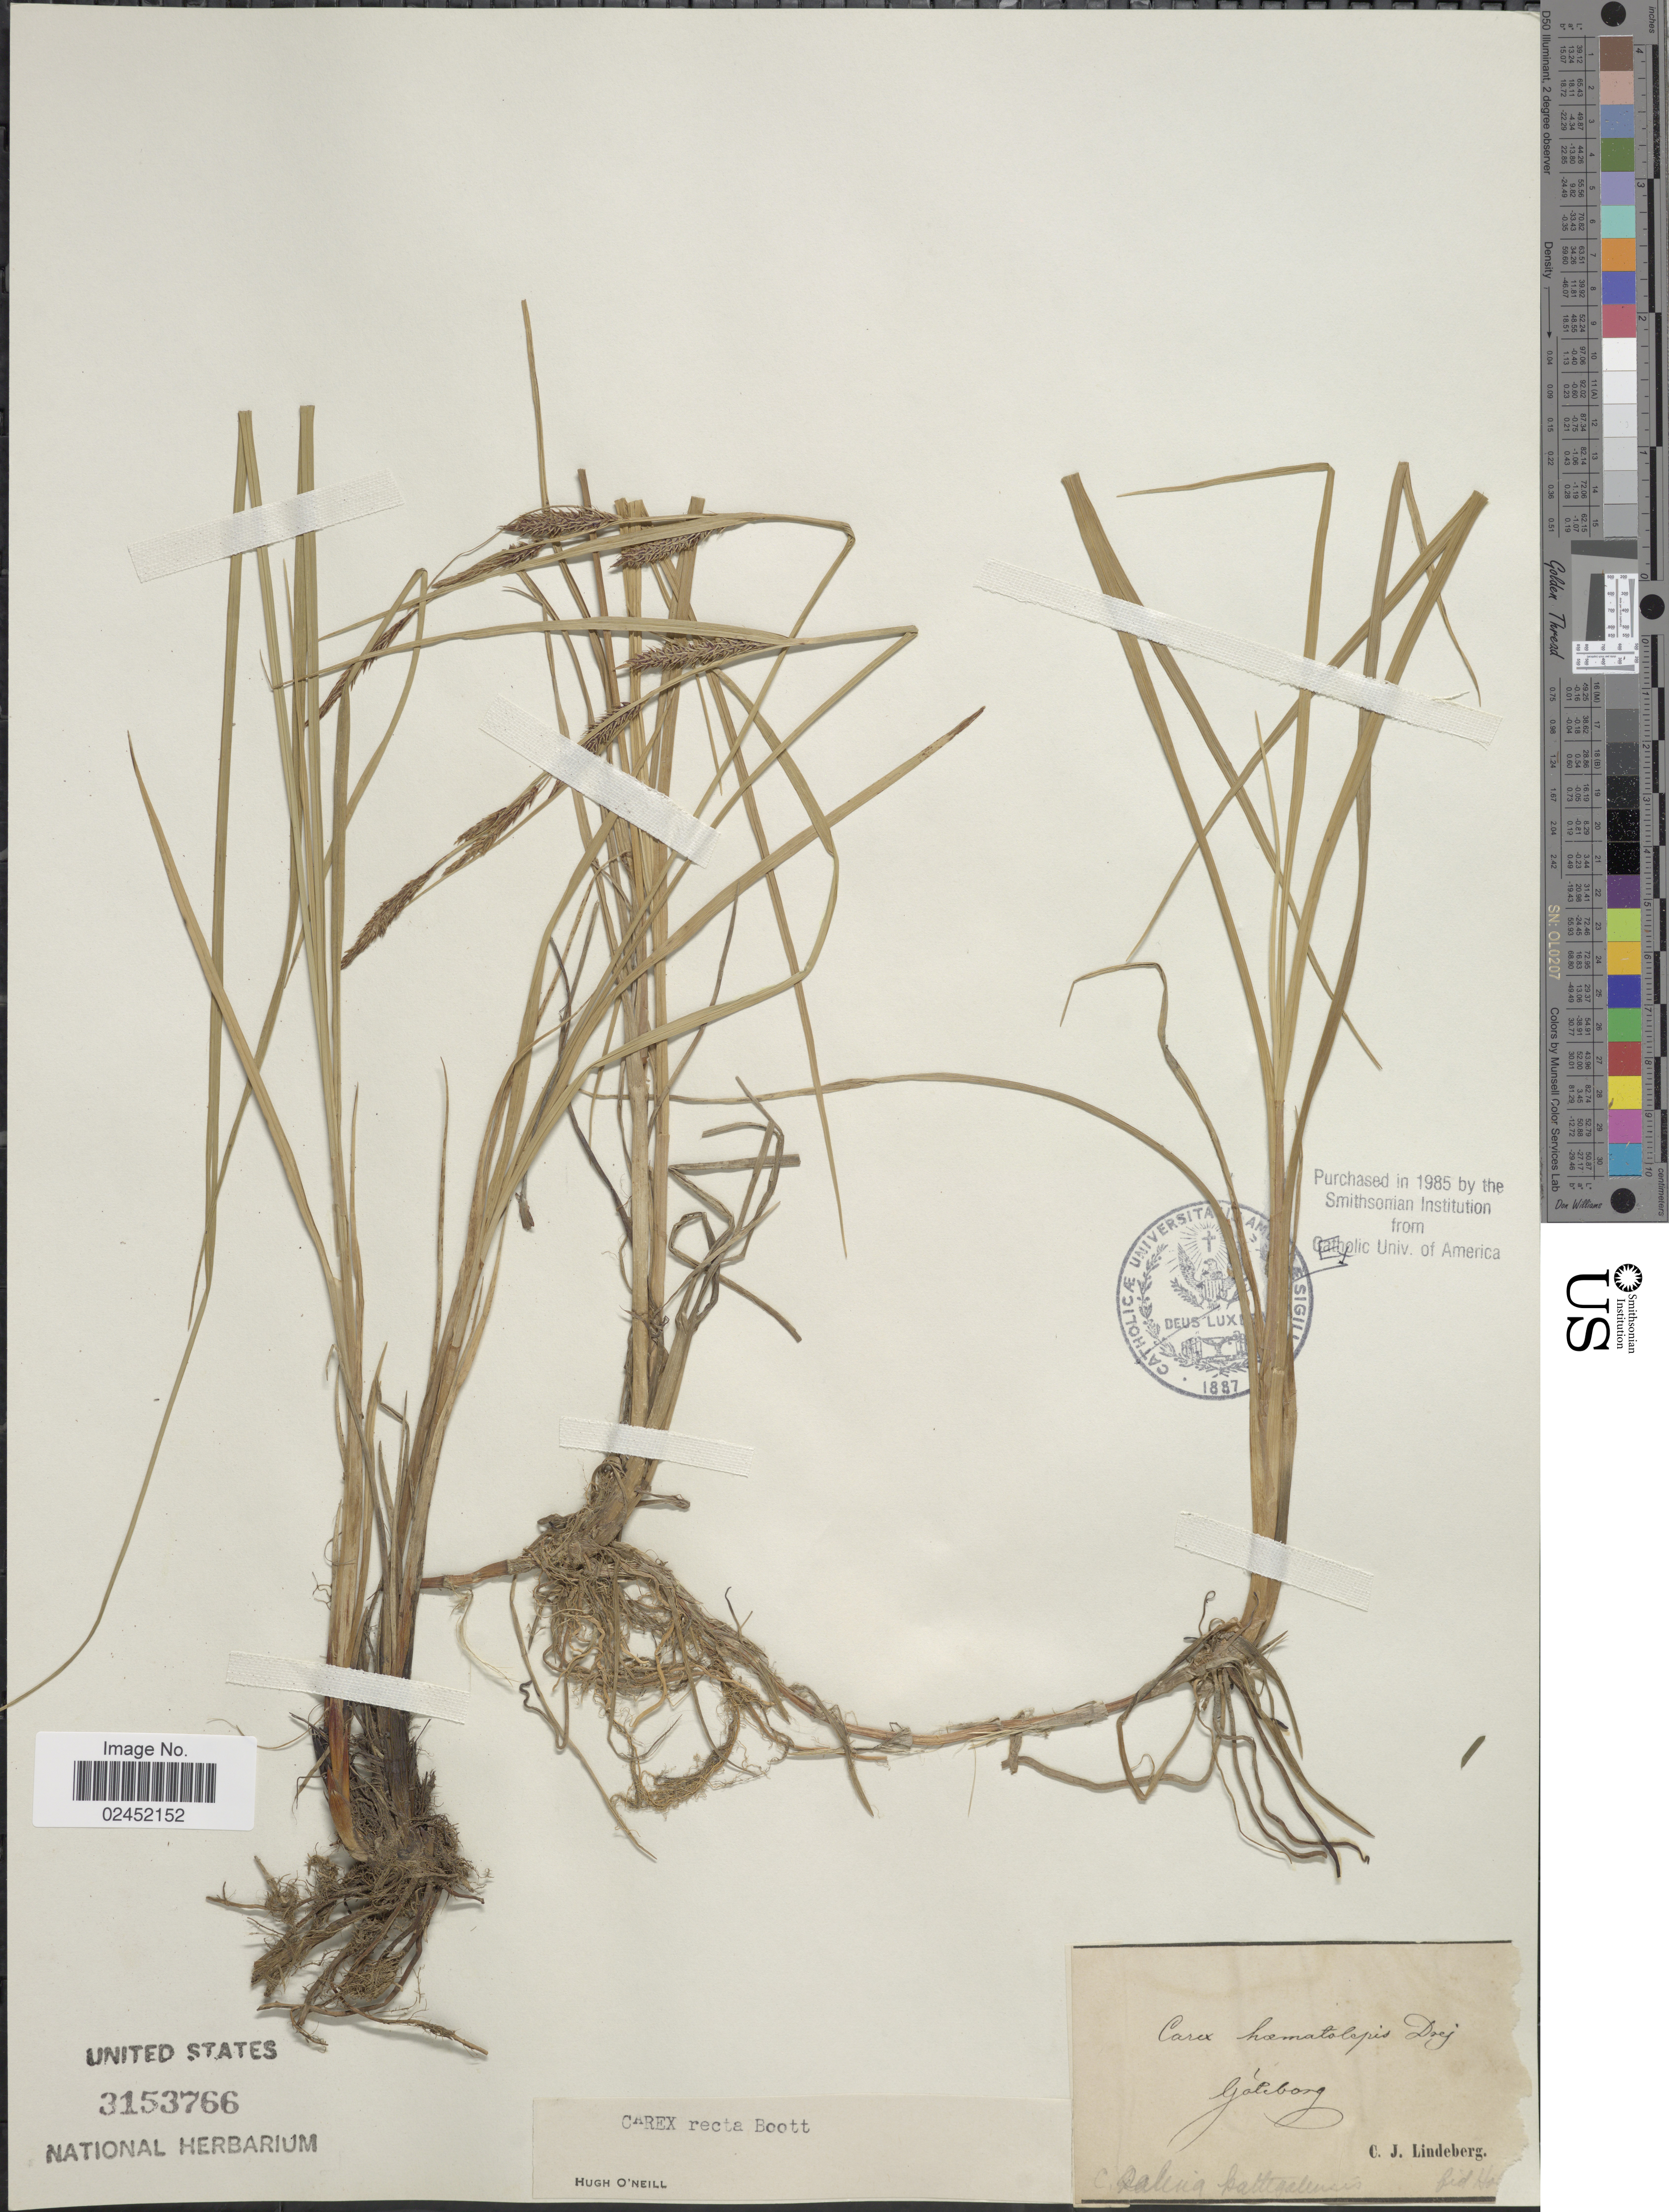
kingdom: Plantae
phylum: Tracheophyta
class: Liliopsida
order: Poales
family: Cyperaceae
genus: Carex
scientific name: Carex recta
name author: Boott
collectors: C. Lindeberg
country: Sweden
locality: Goteborg.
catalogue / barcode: US 3153766